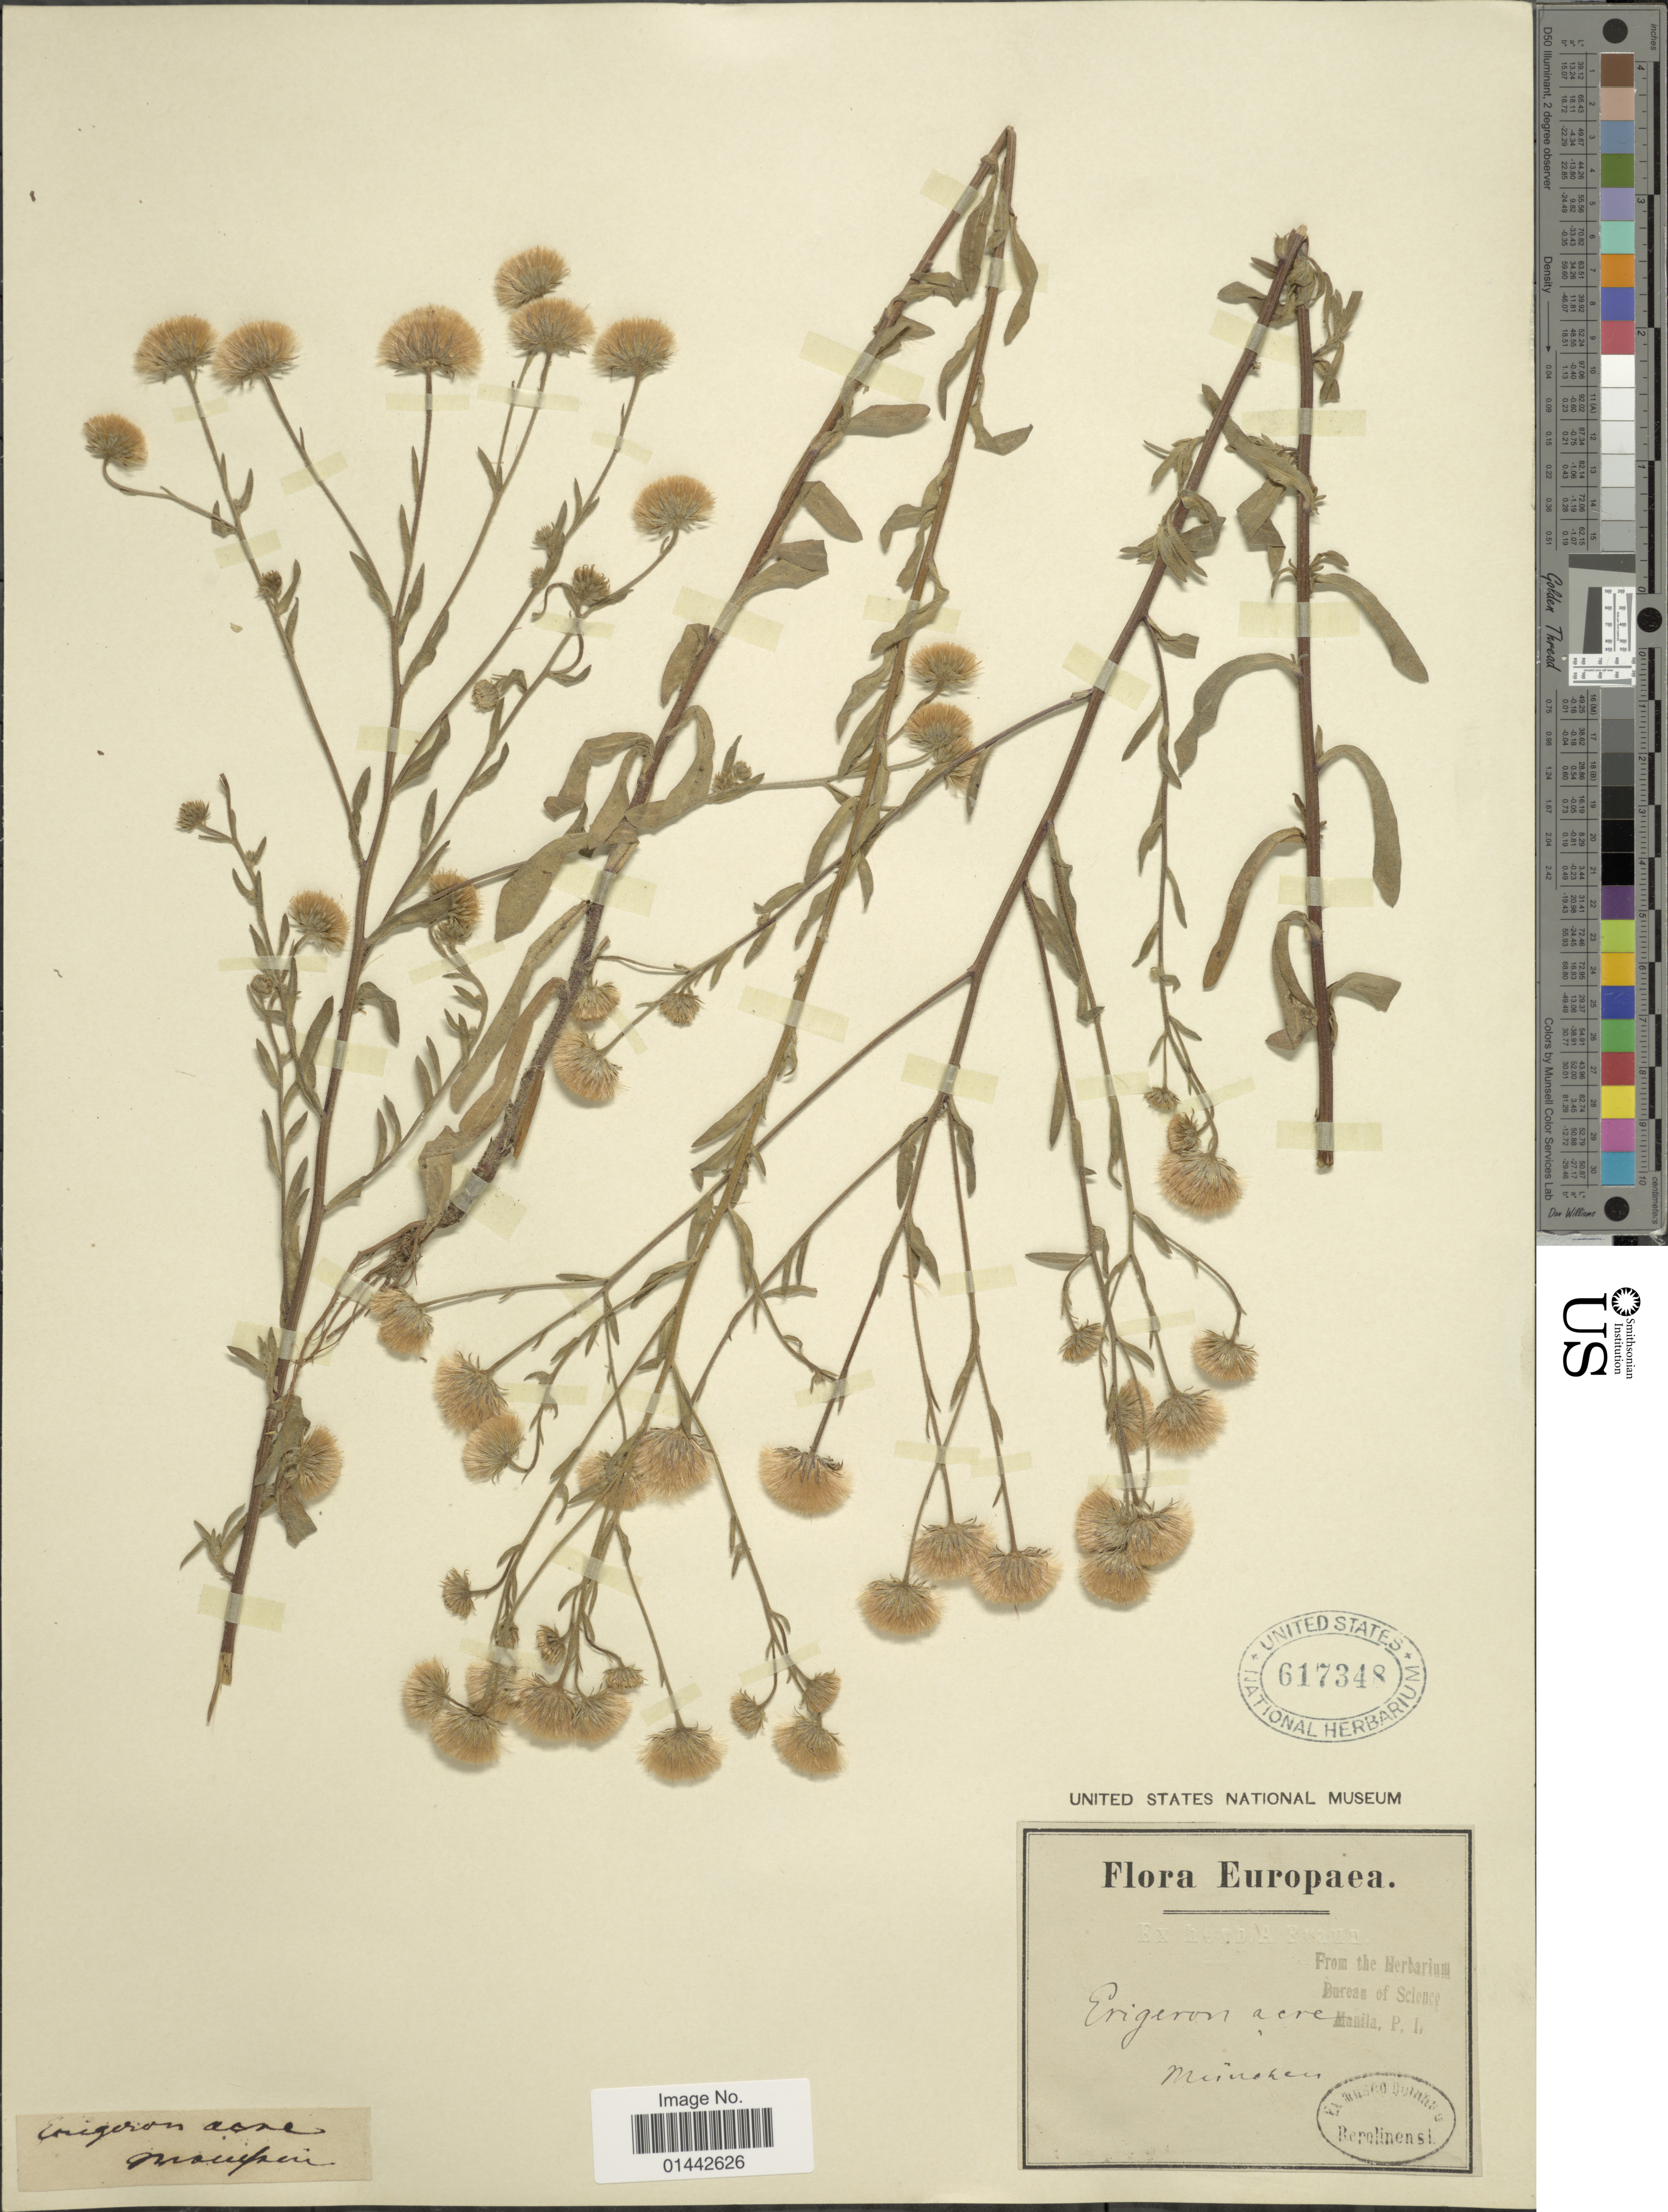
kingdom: Plantae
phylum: Tracheophyta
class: Magnoliopsida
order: Asterales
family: Asteraceae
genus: Erigeron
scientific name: Erigeron acris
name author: L.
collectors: ex herb. Bureau of Science Manila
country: Germany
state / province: Bayern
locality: Michaux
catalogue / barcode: US 617348